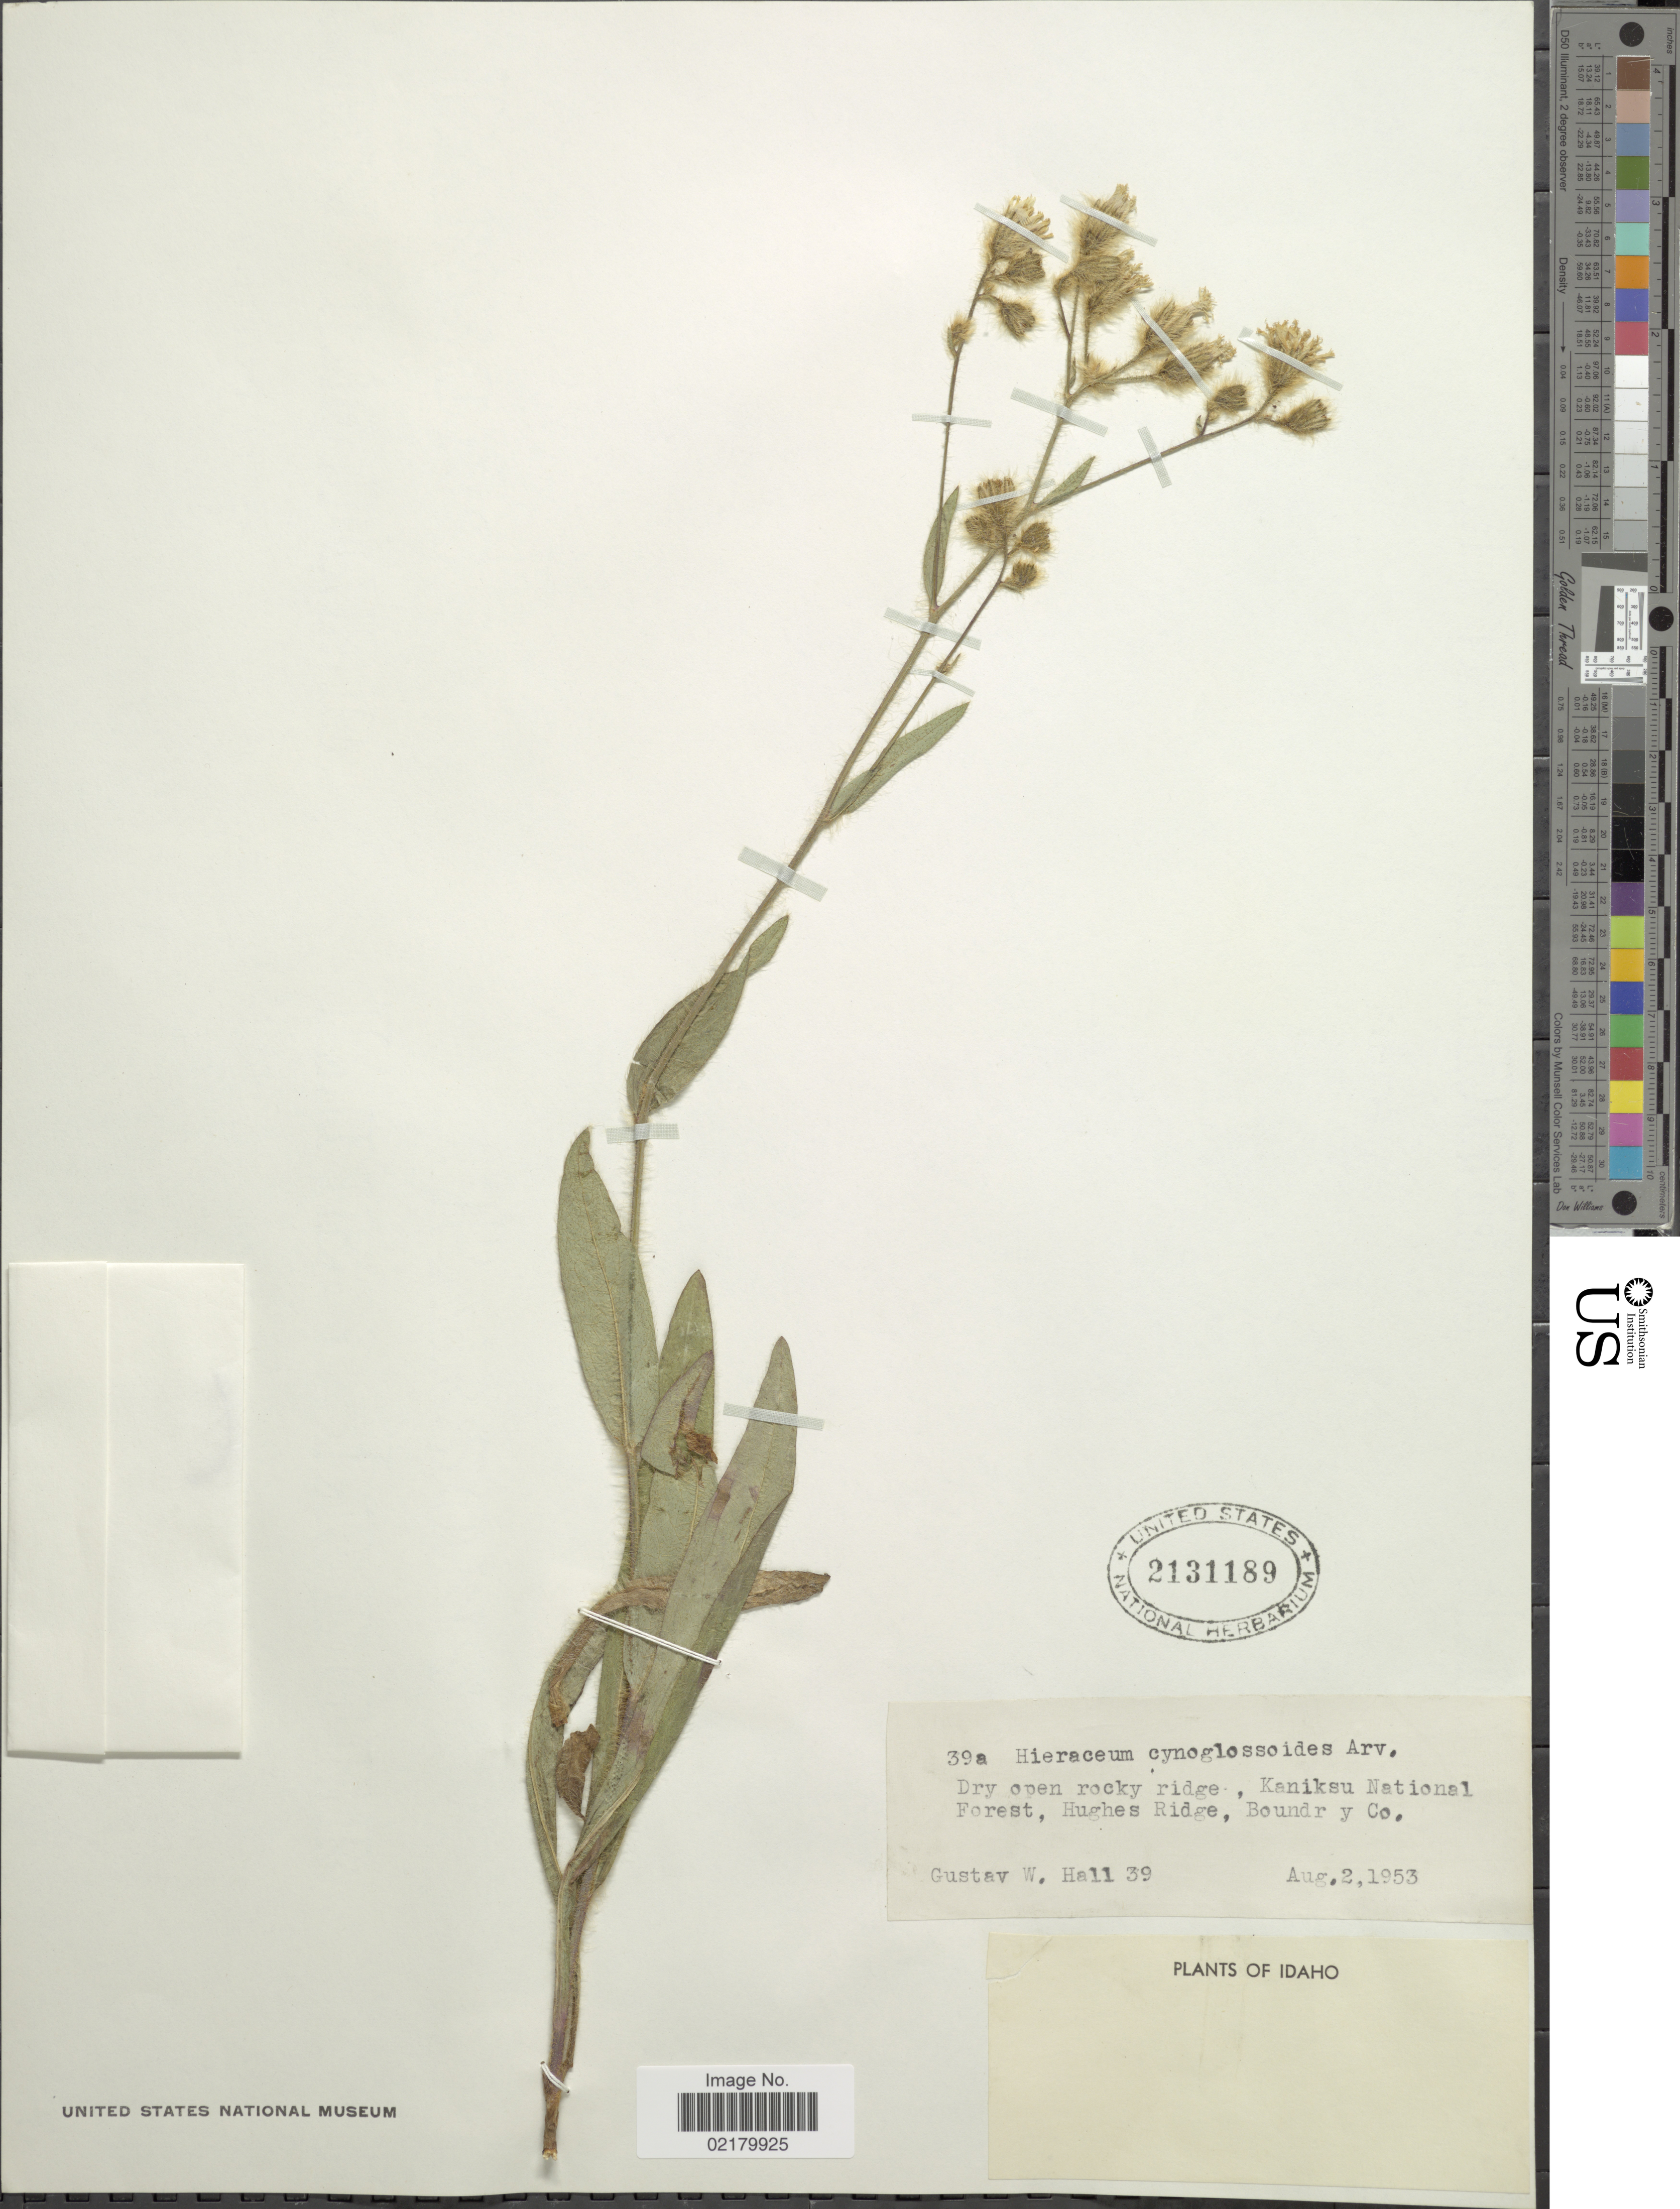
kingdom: Plantae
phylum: Tracheophyta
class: Magnoliopsida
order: Asterales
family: Asteraceae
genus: Hieracium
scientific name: Hieracium scouleri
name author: Hook.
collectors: G. Hall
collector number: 39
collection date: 1953-08-02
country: United States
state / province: Idaho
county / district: Boundary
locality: Dry open rocky ridge, Kaniksu National Forest, Hughes Ridges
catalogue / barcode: US 2131189